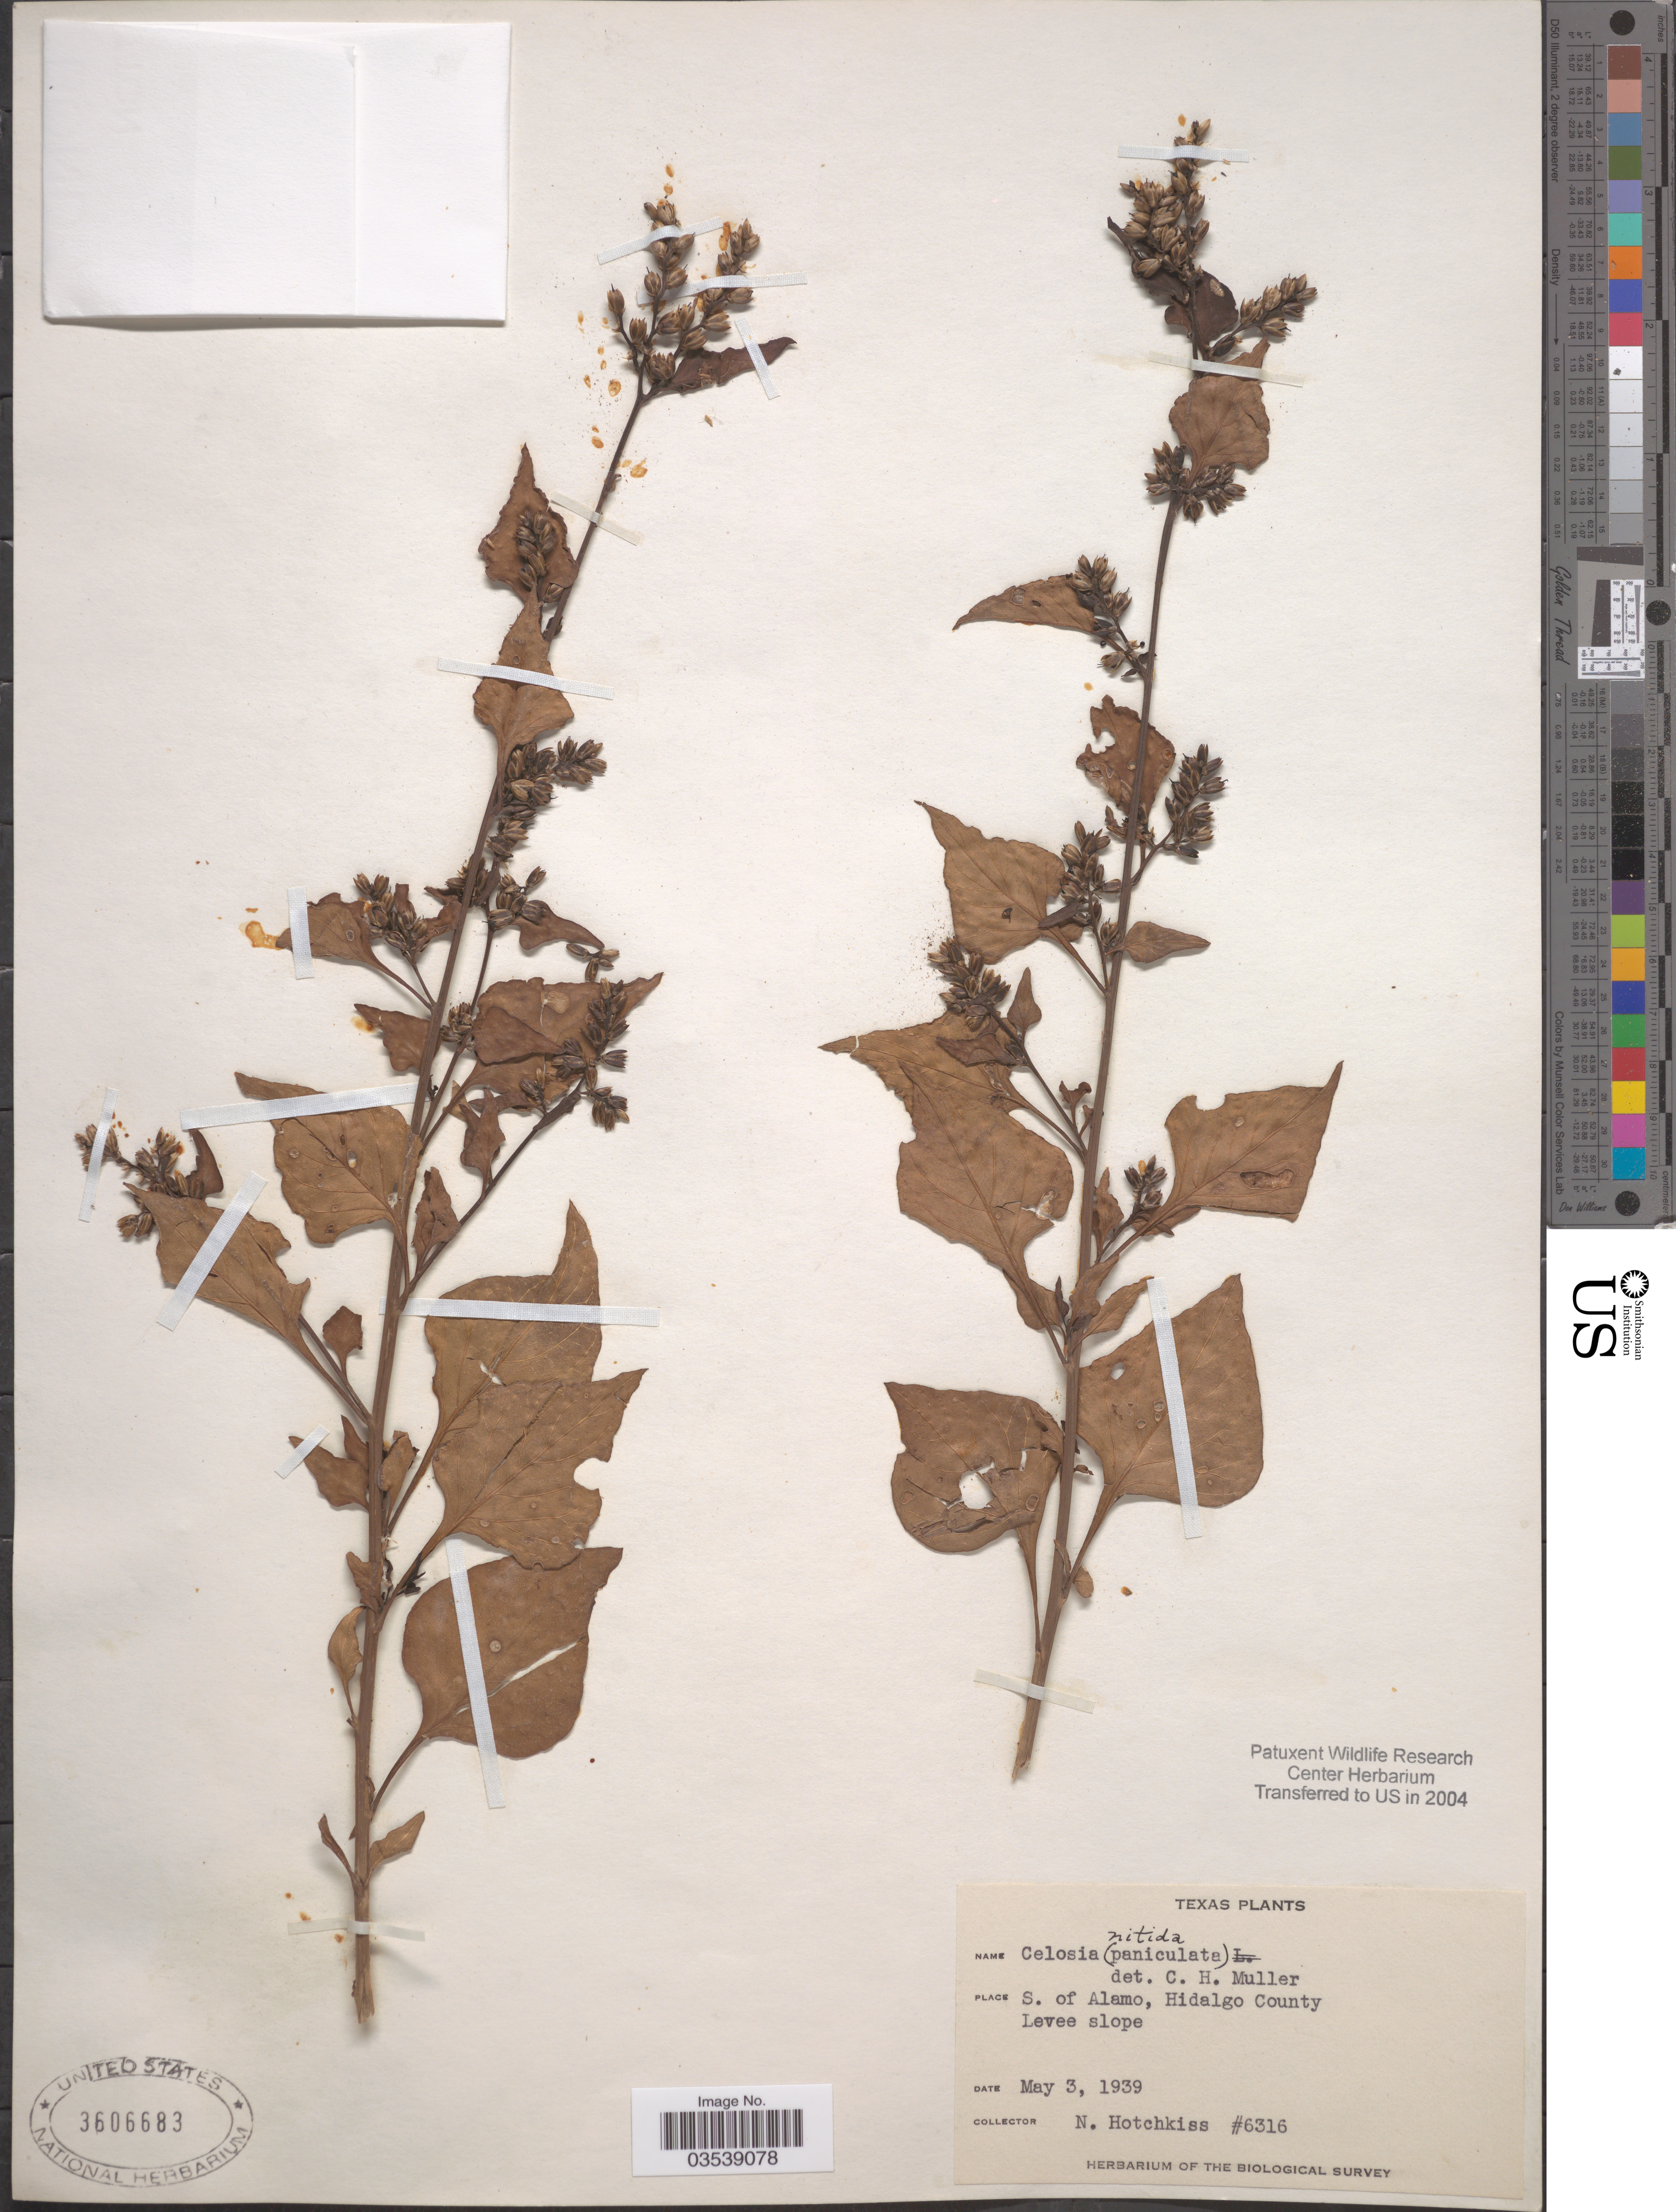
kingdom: Plantae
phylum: Tracheophyta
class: Magnoliopsida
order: Caryophyllales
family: Amaranthaceae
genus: Celosia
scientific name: Celosia nitida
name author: Vahl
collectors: N. Hotchkiss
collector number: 6316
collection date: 1939-05-03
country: United States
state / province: Texas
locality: S. of Alamo, Hidalgo County Levee slope.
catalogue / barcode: US 3606683